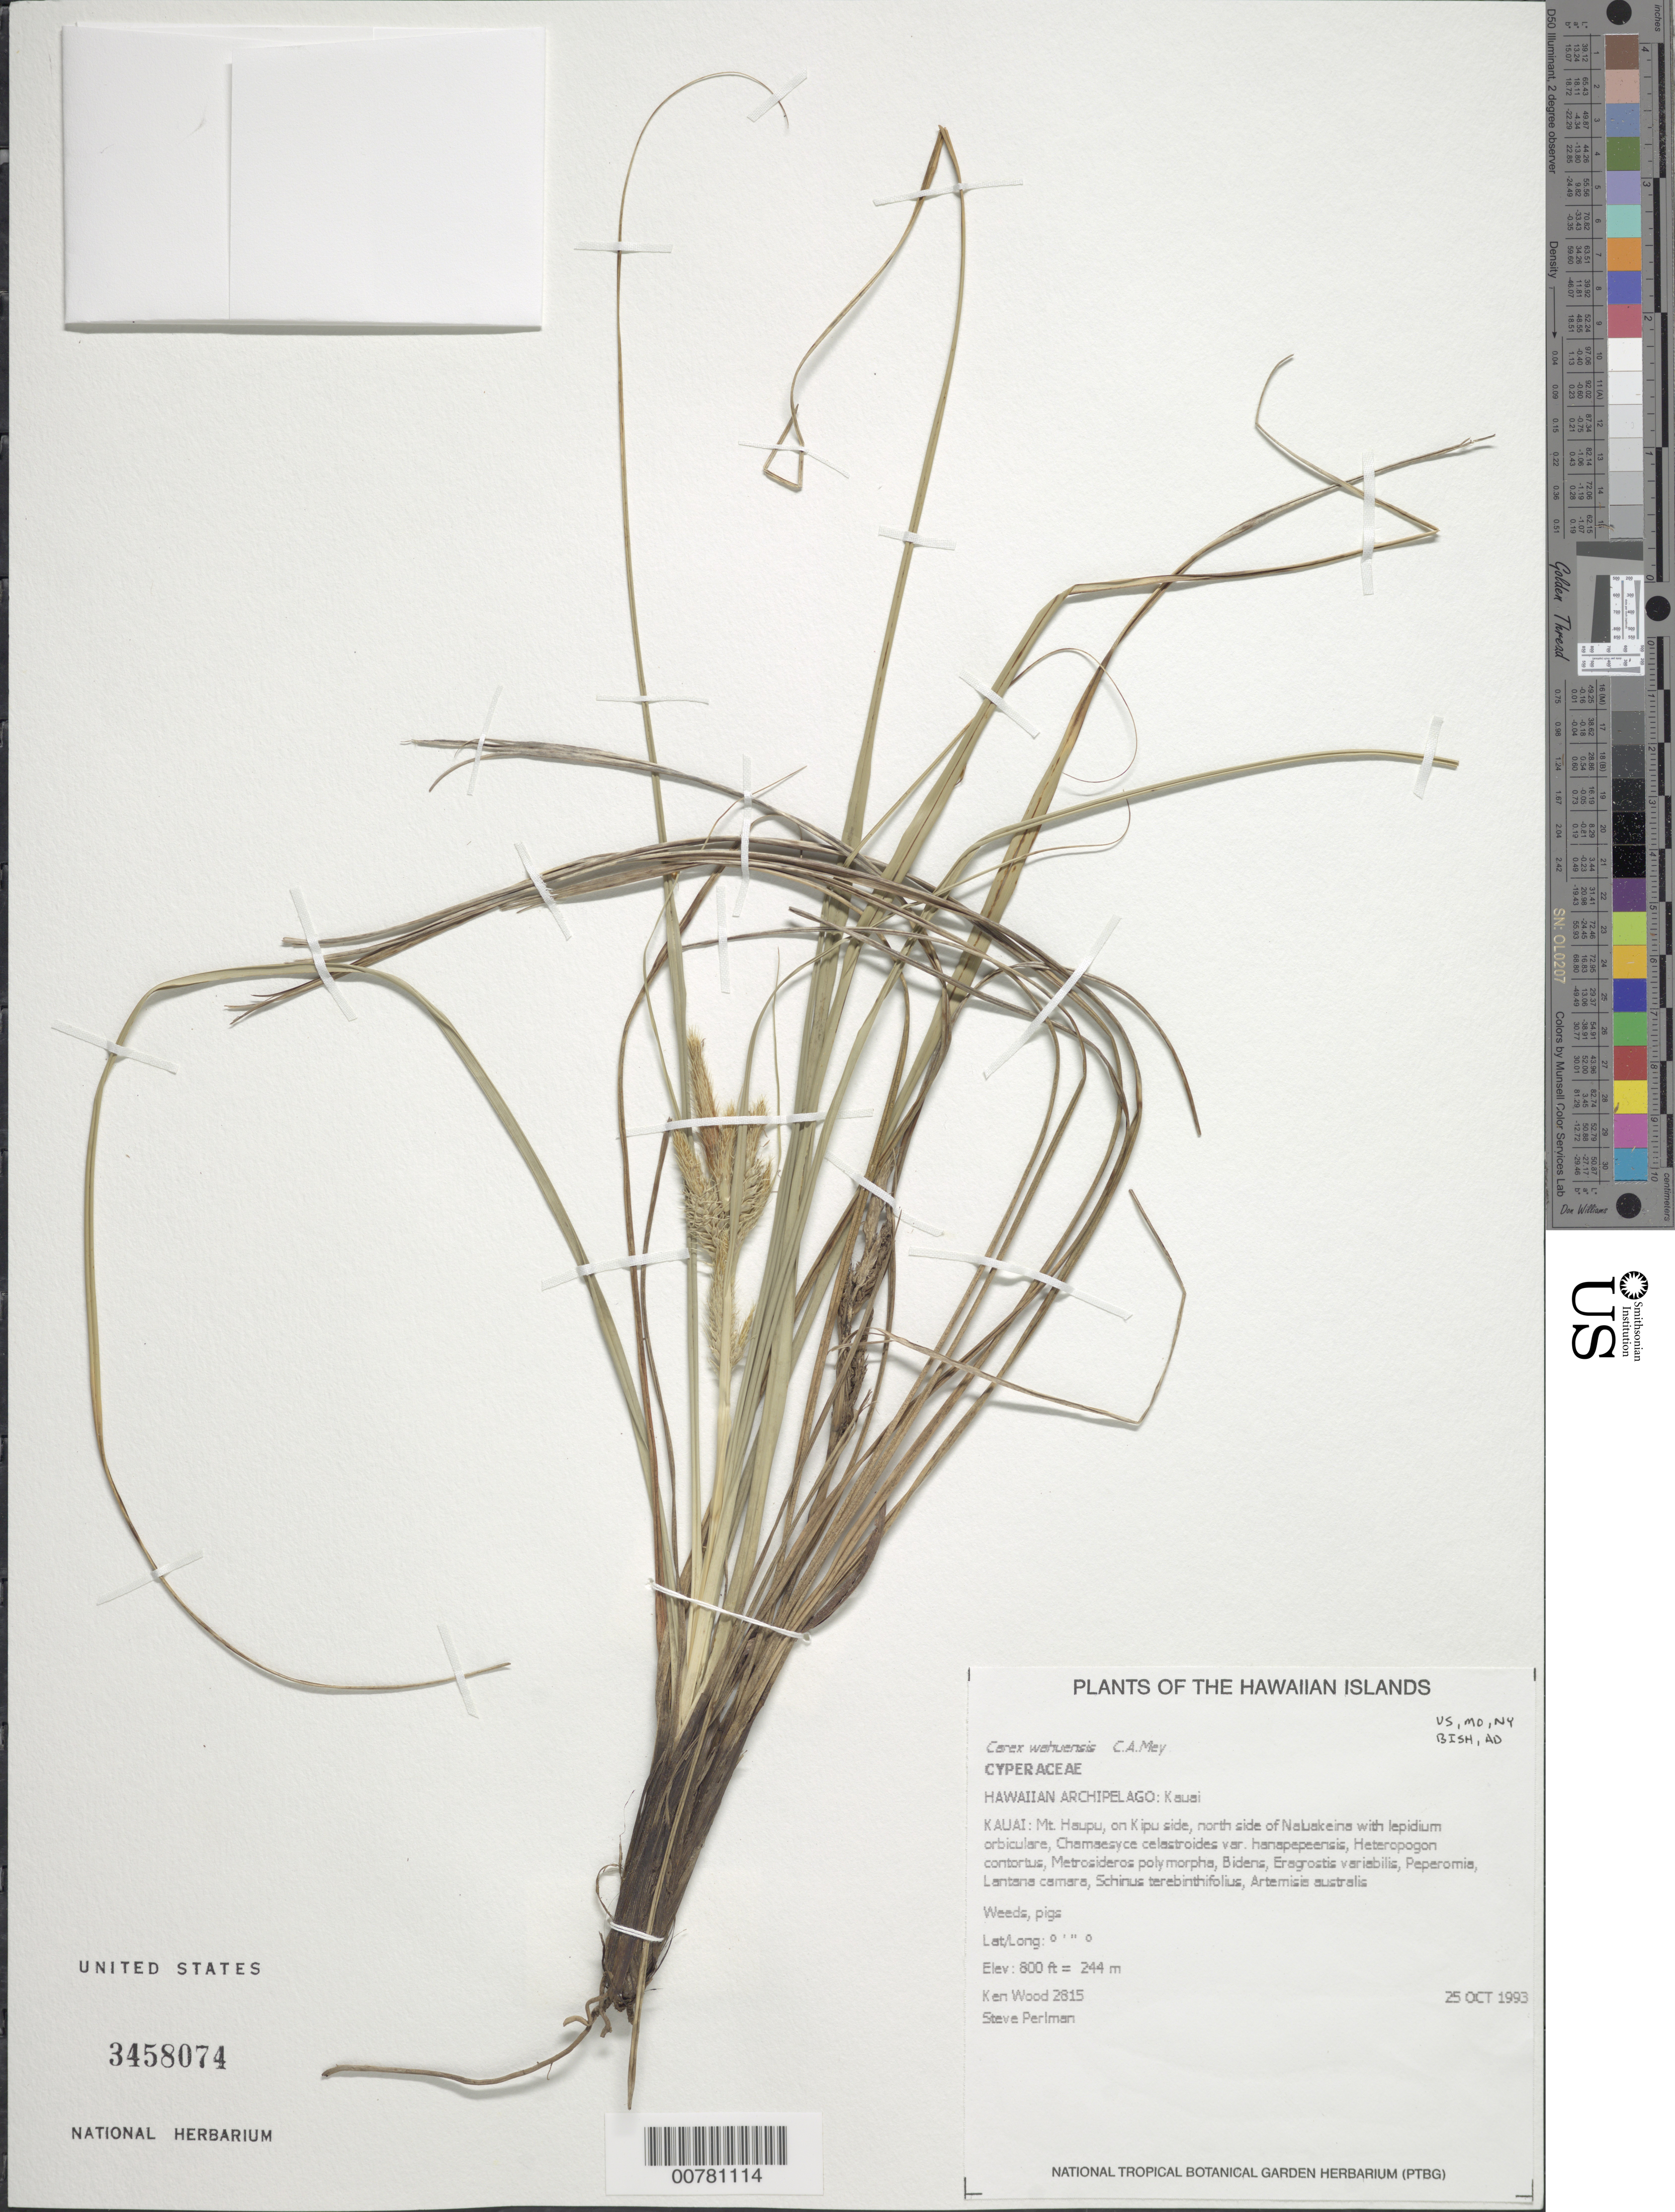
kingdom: Plantae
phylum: Tracheophyta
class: Liliopsida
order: Poales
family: Cyperaceae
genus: Carex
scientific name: Carex wahuensis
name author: C.A. Mey.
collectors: K. R. Wood & S. P. Perlman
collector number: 2815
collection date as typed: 25 Oct 1993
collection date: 1993-10-25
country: United States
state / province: Hawaii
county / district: Kauai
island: Kaua'i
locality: Mount Haupu, on Kipu side, north side of Naluakeina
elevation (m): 244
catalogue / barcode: US 3458074